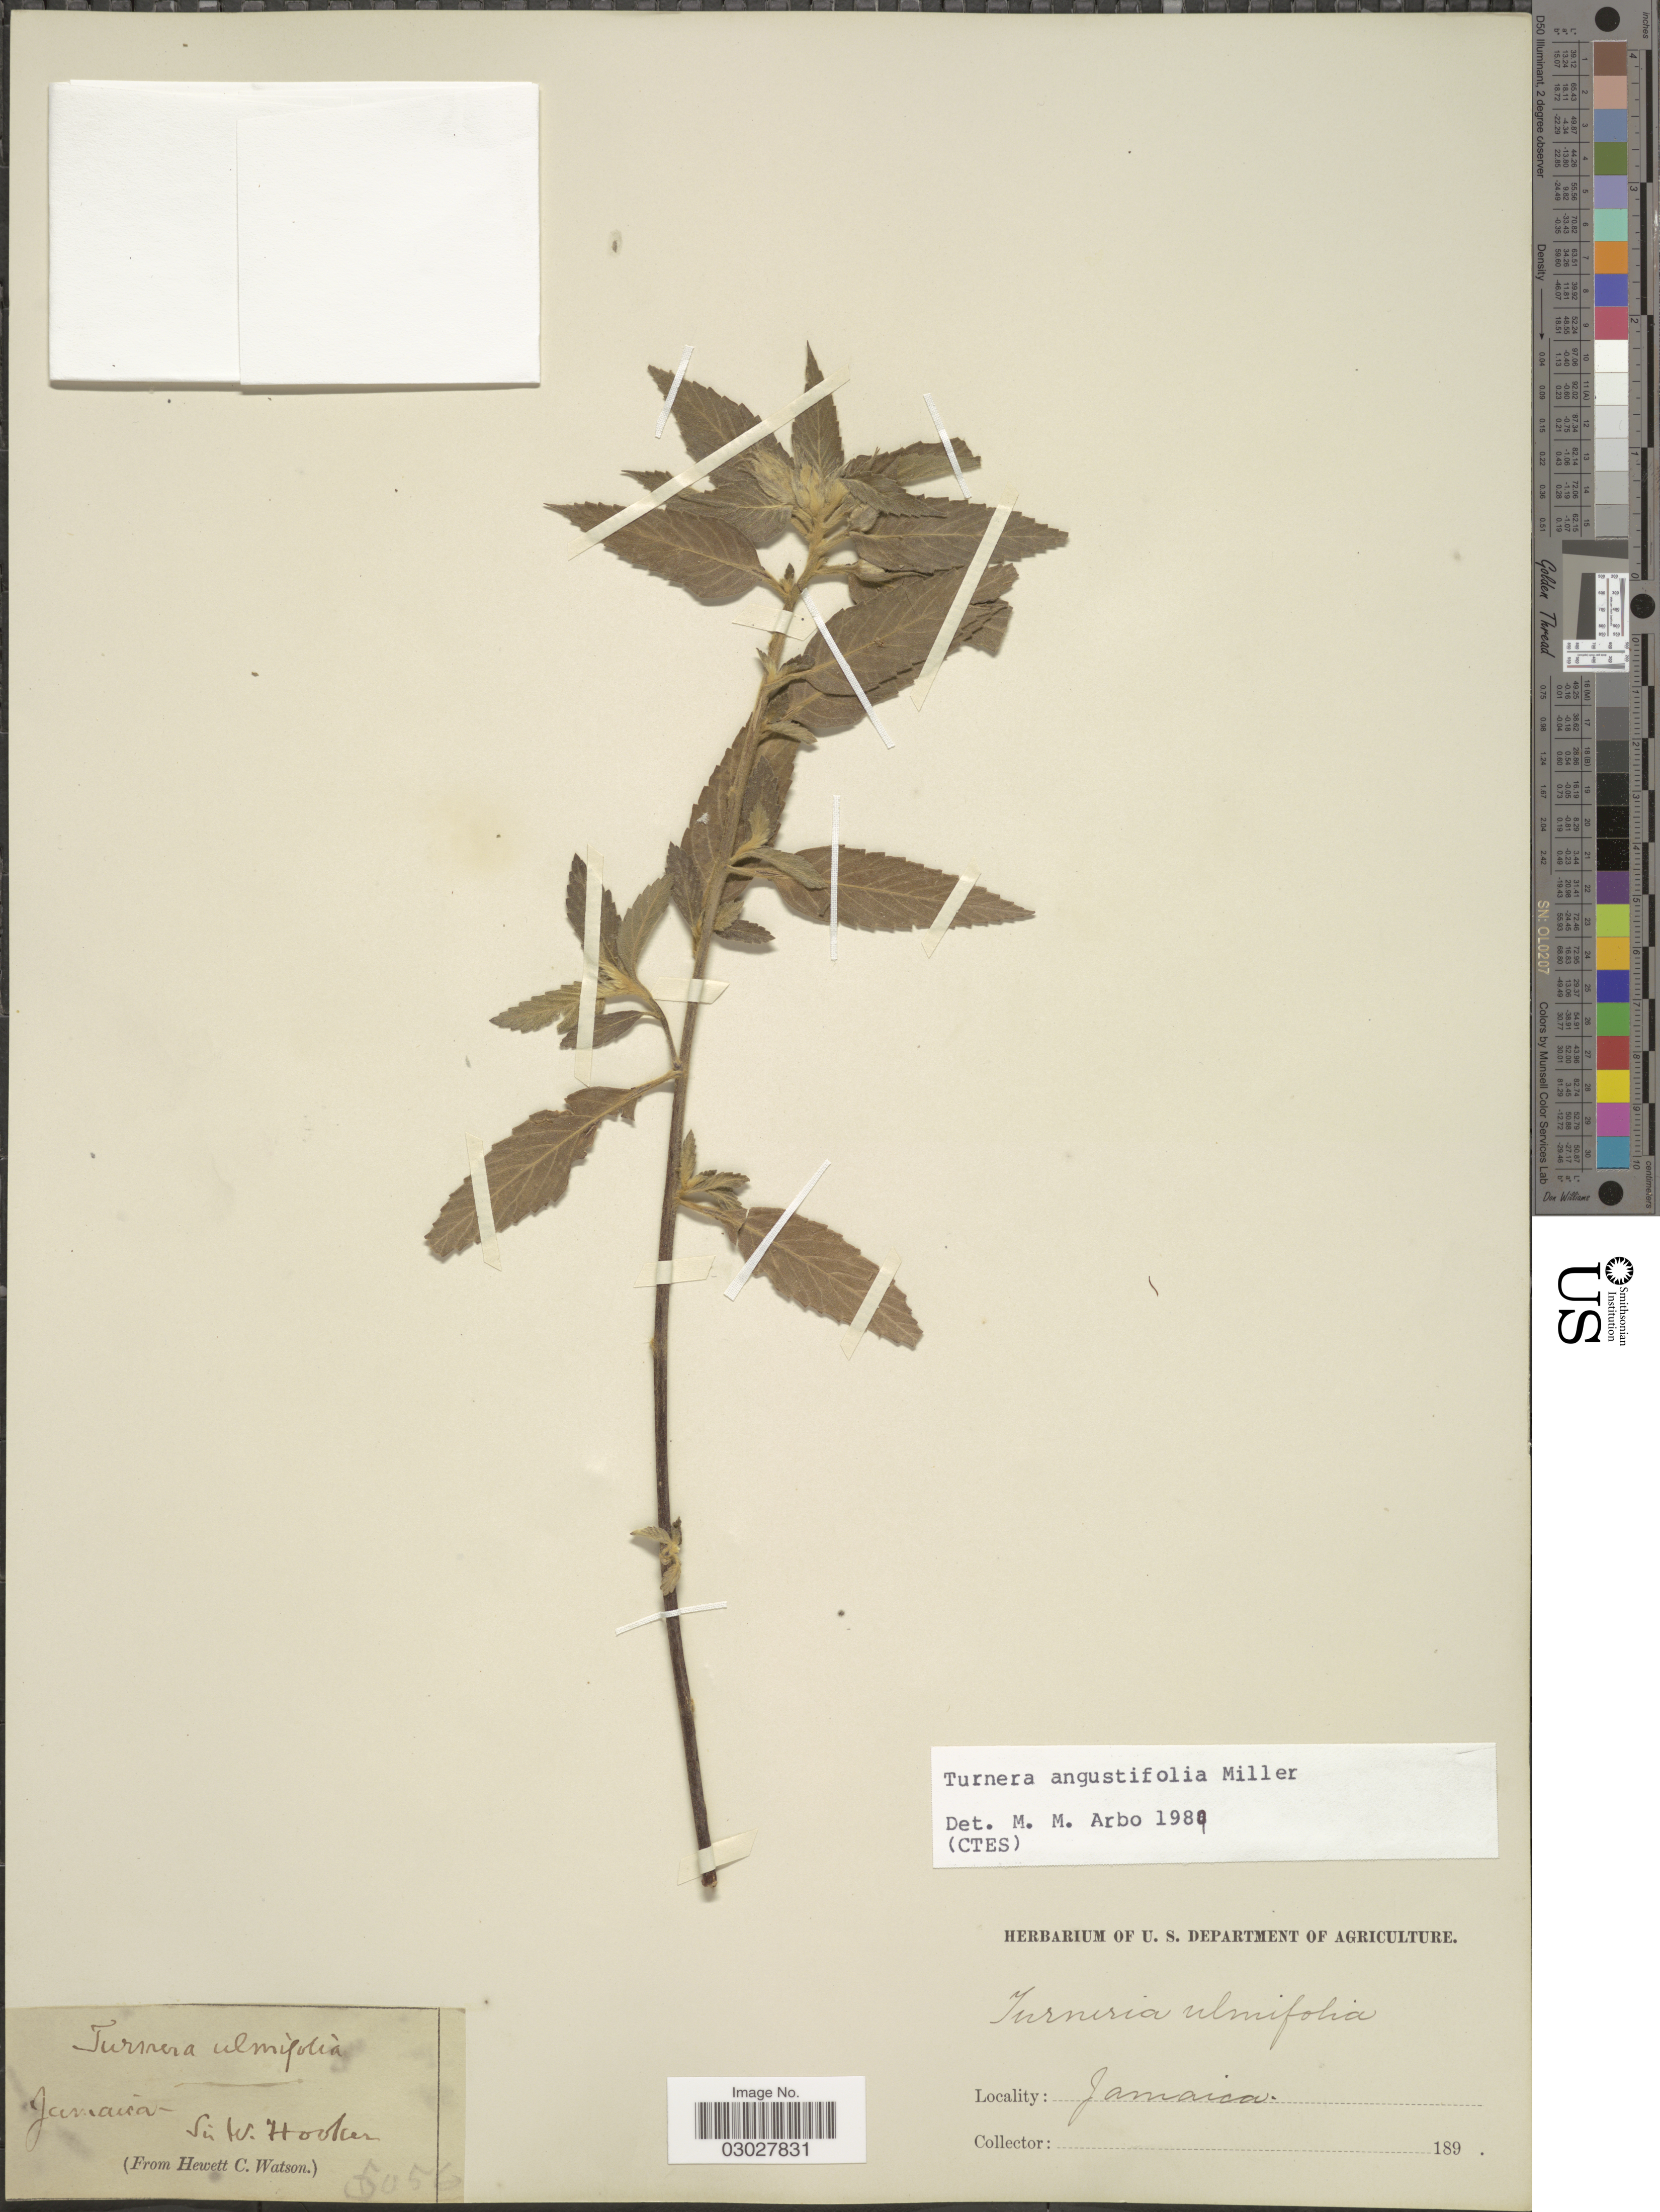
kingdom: Plantae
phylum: Tracheophyta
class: Magnoliopsida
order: Malpighiales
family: Turneraceae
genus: Turnera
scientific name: Turnera angustifolia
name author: Mill.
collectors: W. Hooker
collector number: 5056*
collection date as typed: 189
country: Jamaica